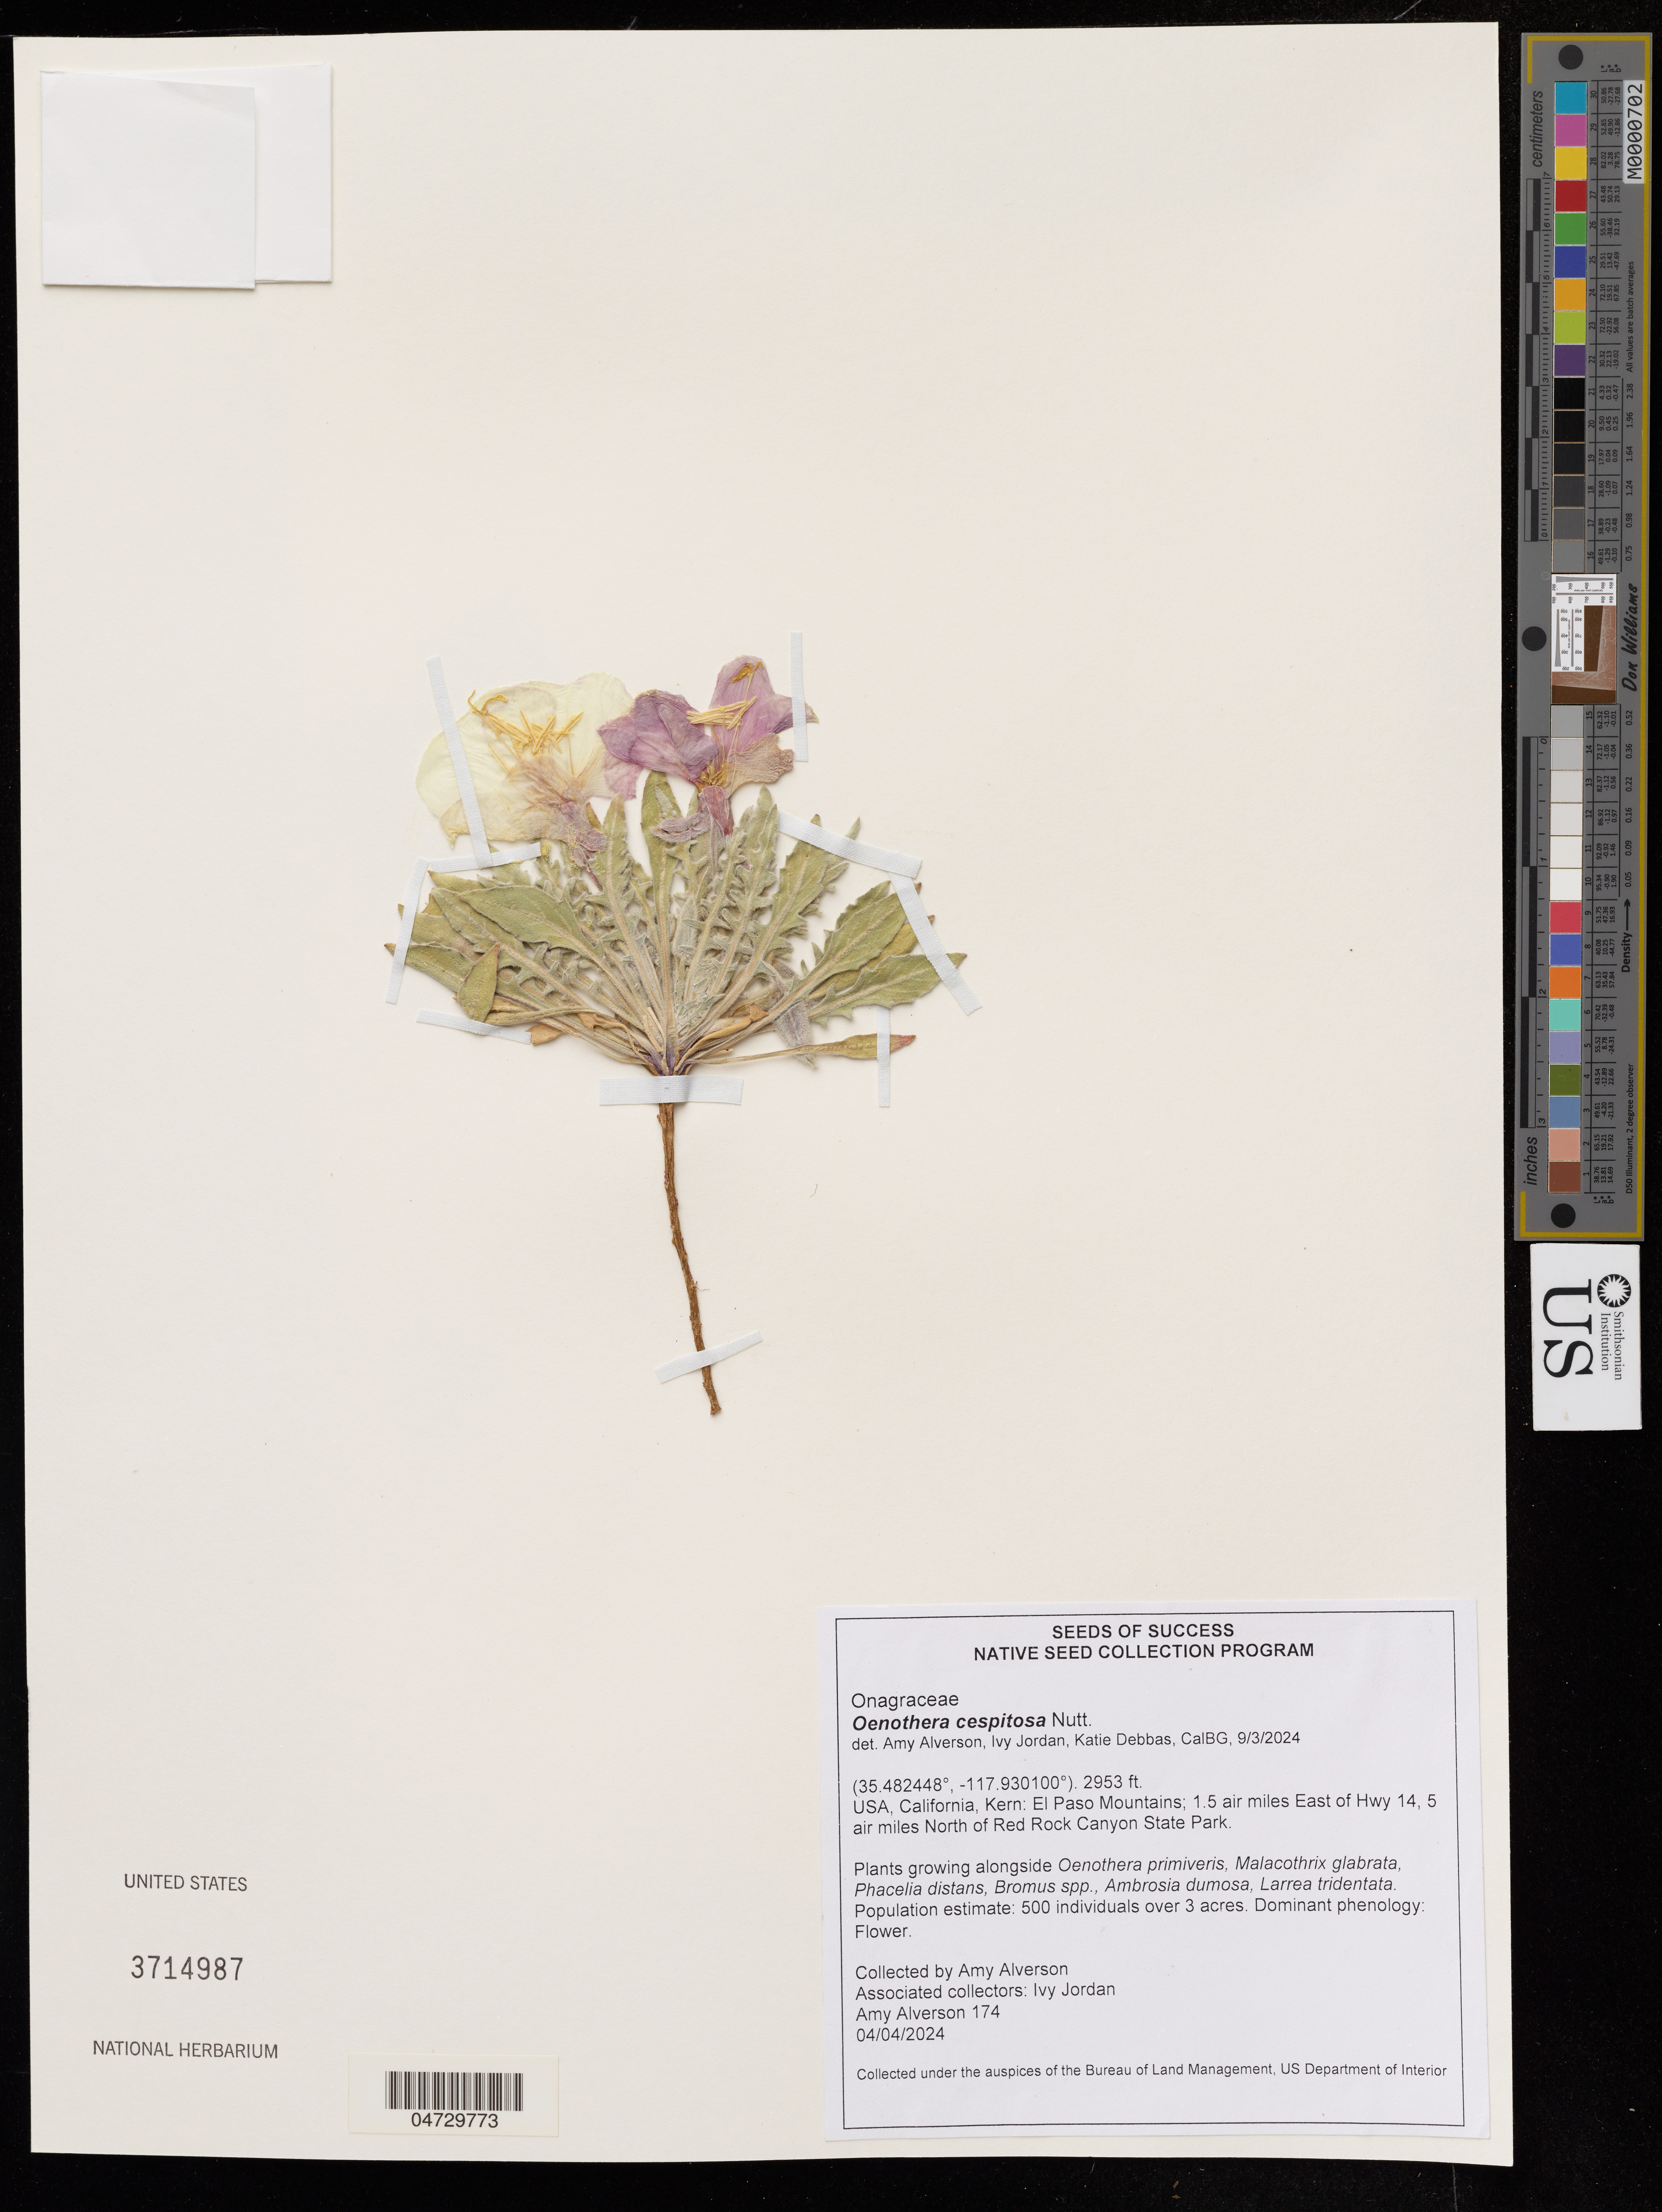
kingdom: Plantae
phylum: Tracheophyta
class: Magnoliopsida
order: Myrtales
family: Onagraceae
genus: Oenothera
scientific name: Oenothera cespitosa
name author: Nutt.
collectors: A. Alverson & I. Jordan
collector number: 174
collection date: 2024-04-04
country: United States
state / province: California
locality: USA, California, Kern: El Paso Mountains; 1.5 air miles East of Hwy 14, 5 air miles North of Red Rock Canyon State Park.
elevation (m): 900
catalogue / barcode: US 3714987